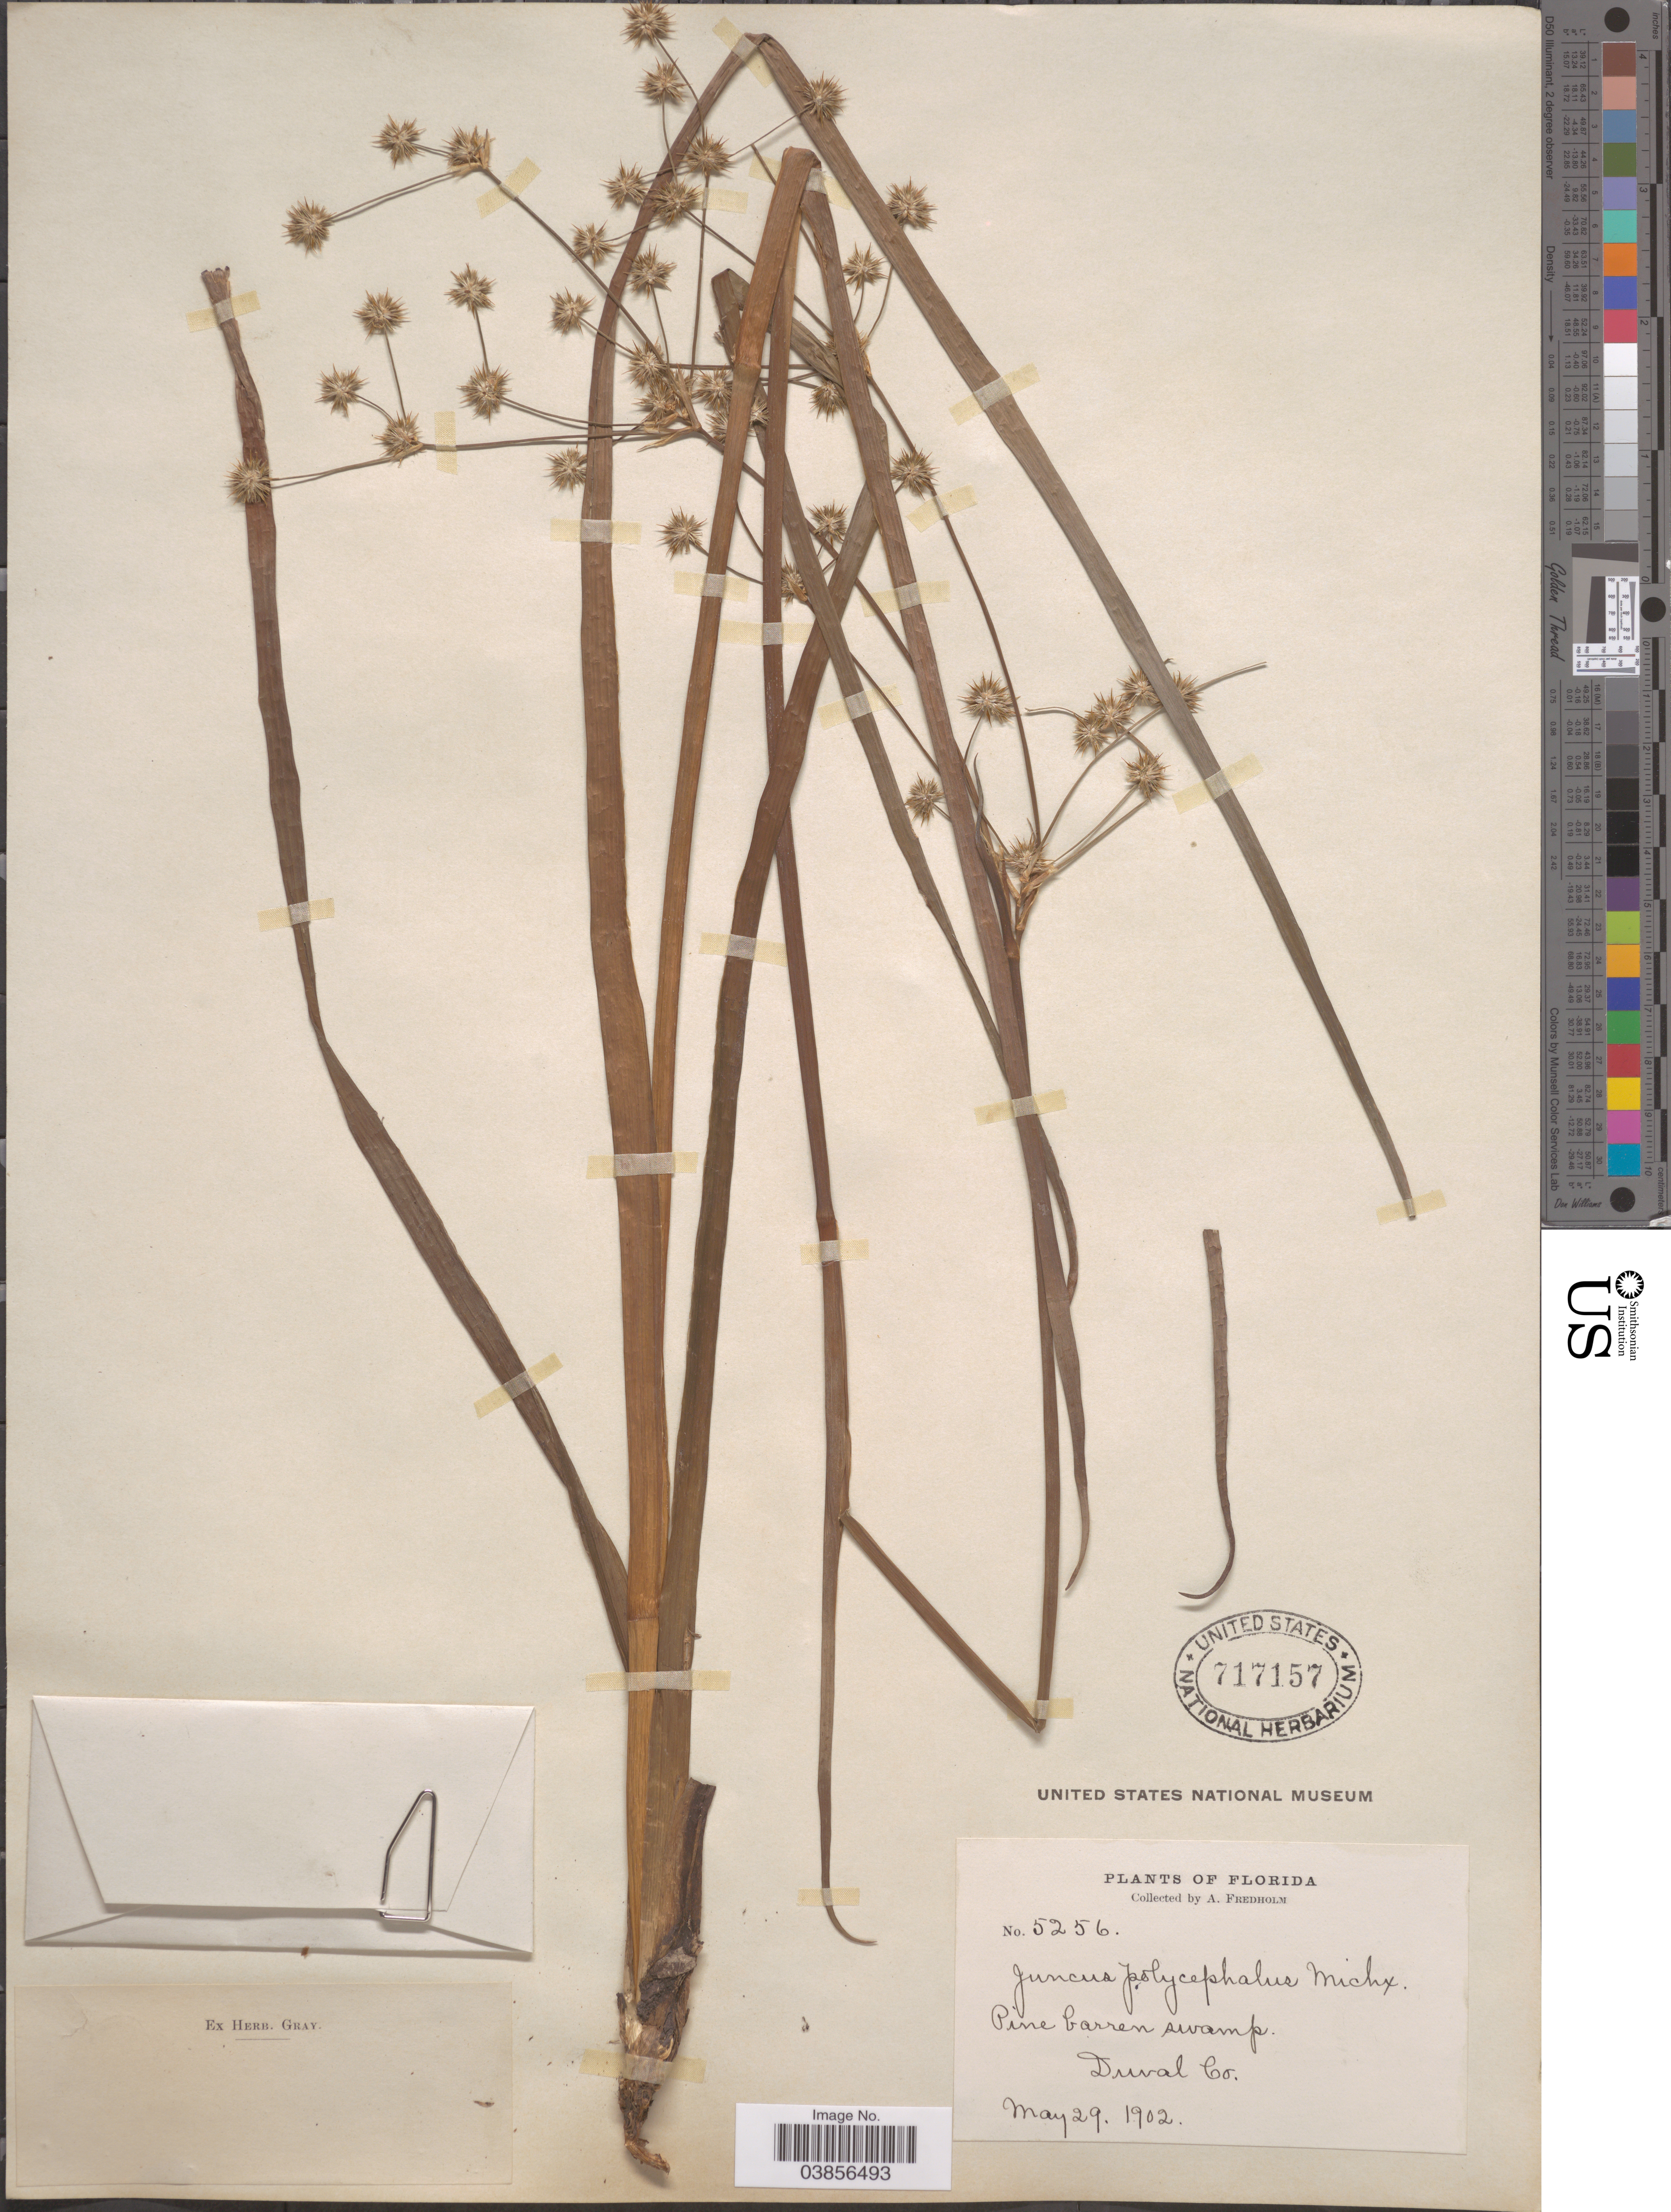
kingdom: Plantae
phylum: Tracheophyta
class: Liliopsida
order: Poales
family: Juncaceae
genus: Juncus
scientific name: Juncus polycephalus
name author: Michx.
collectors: A. Fredholm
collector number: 5256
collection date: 1902-05-29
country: United States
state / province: Florida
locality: Pine barren swamp. Duval Co.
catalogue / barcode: US 717157